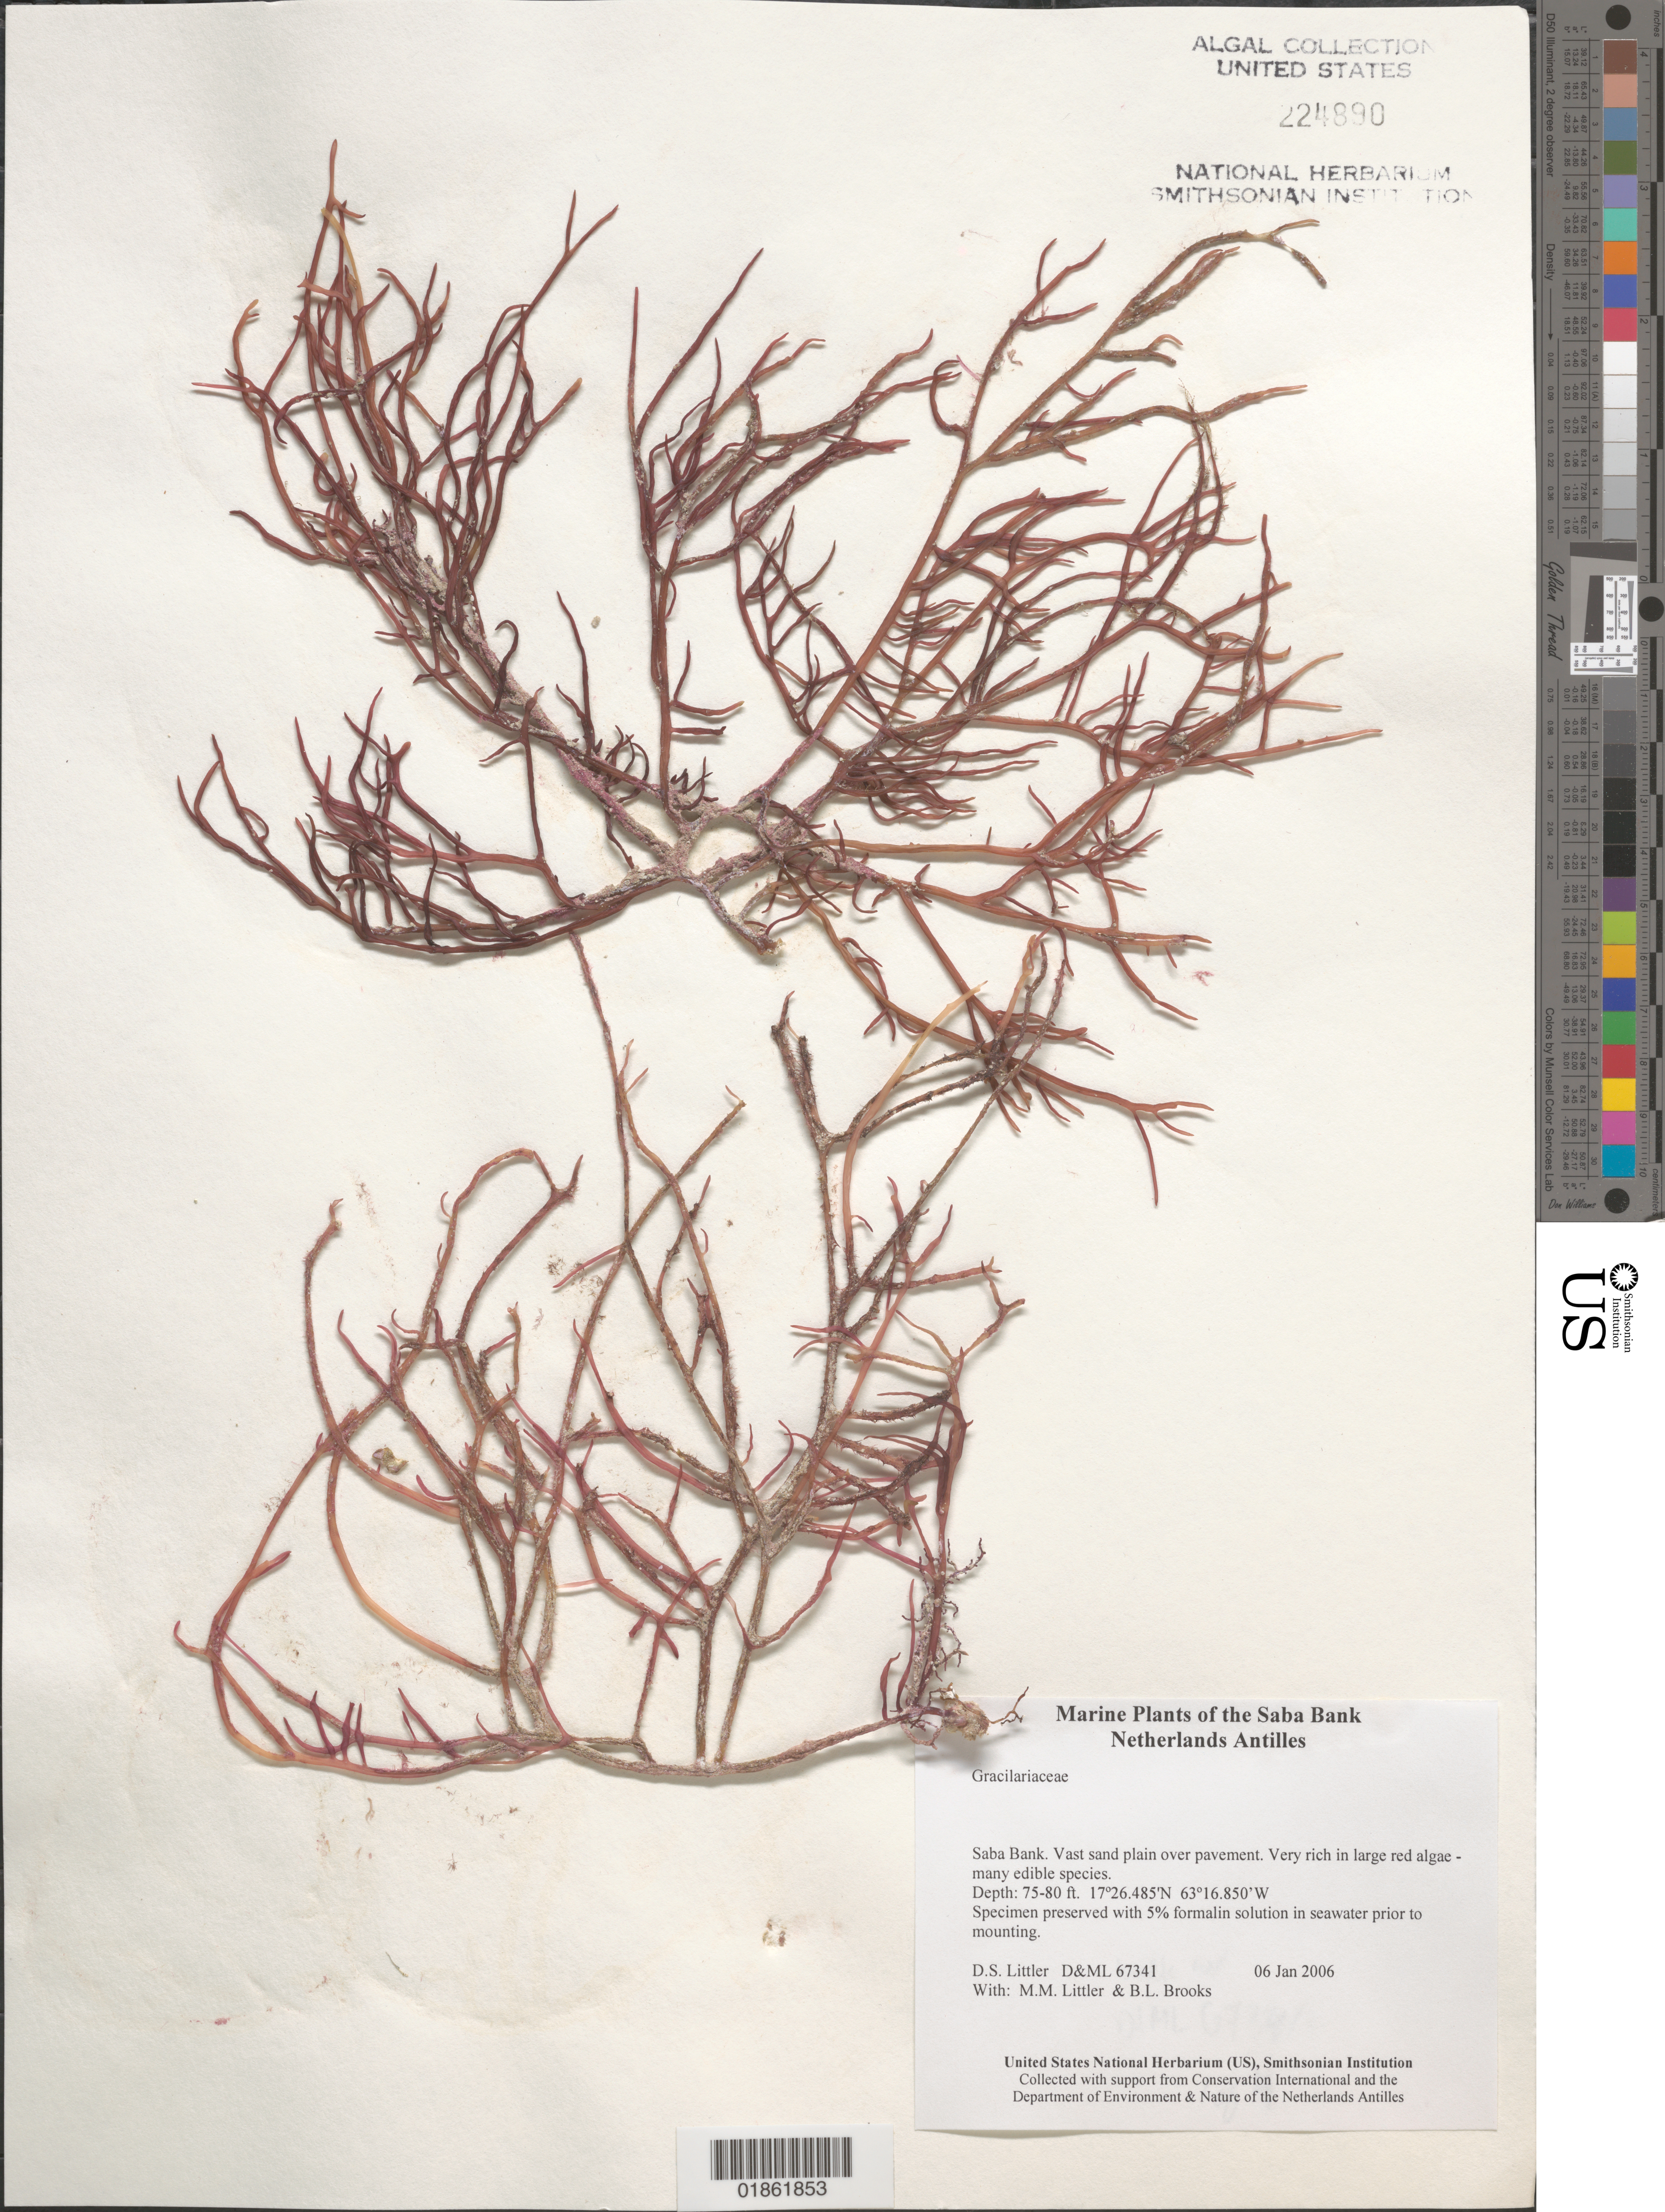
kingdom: Plantae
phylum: Rhodophyta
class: Florideophyceae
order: Gracilariales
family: Gracilariaceae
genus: Gracilaria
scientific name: Gracilaria sp.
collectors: M. M. Littler, D. S. Littler & B. Brooks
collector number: D&ML 67340 or D&ML 67341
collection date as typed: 06 Jan 2006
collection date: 2006-01-06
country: Netherlands Antilles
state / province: ABC Islands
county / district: Saba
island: Saba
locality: Algae flats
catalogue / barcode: US 224890